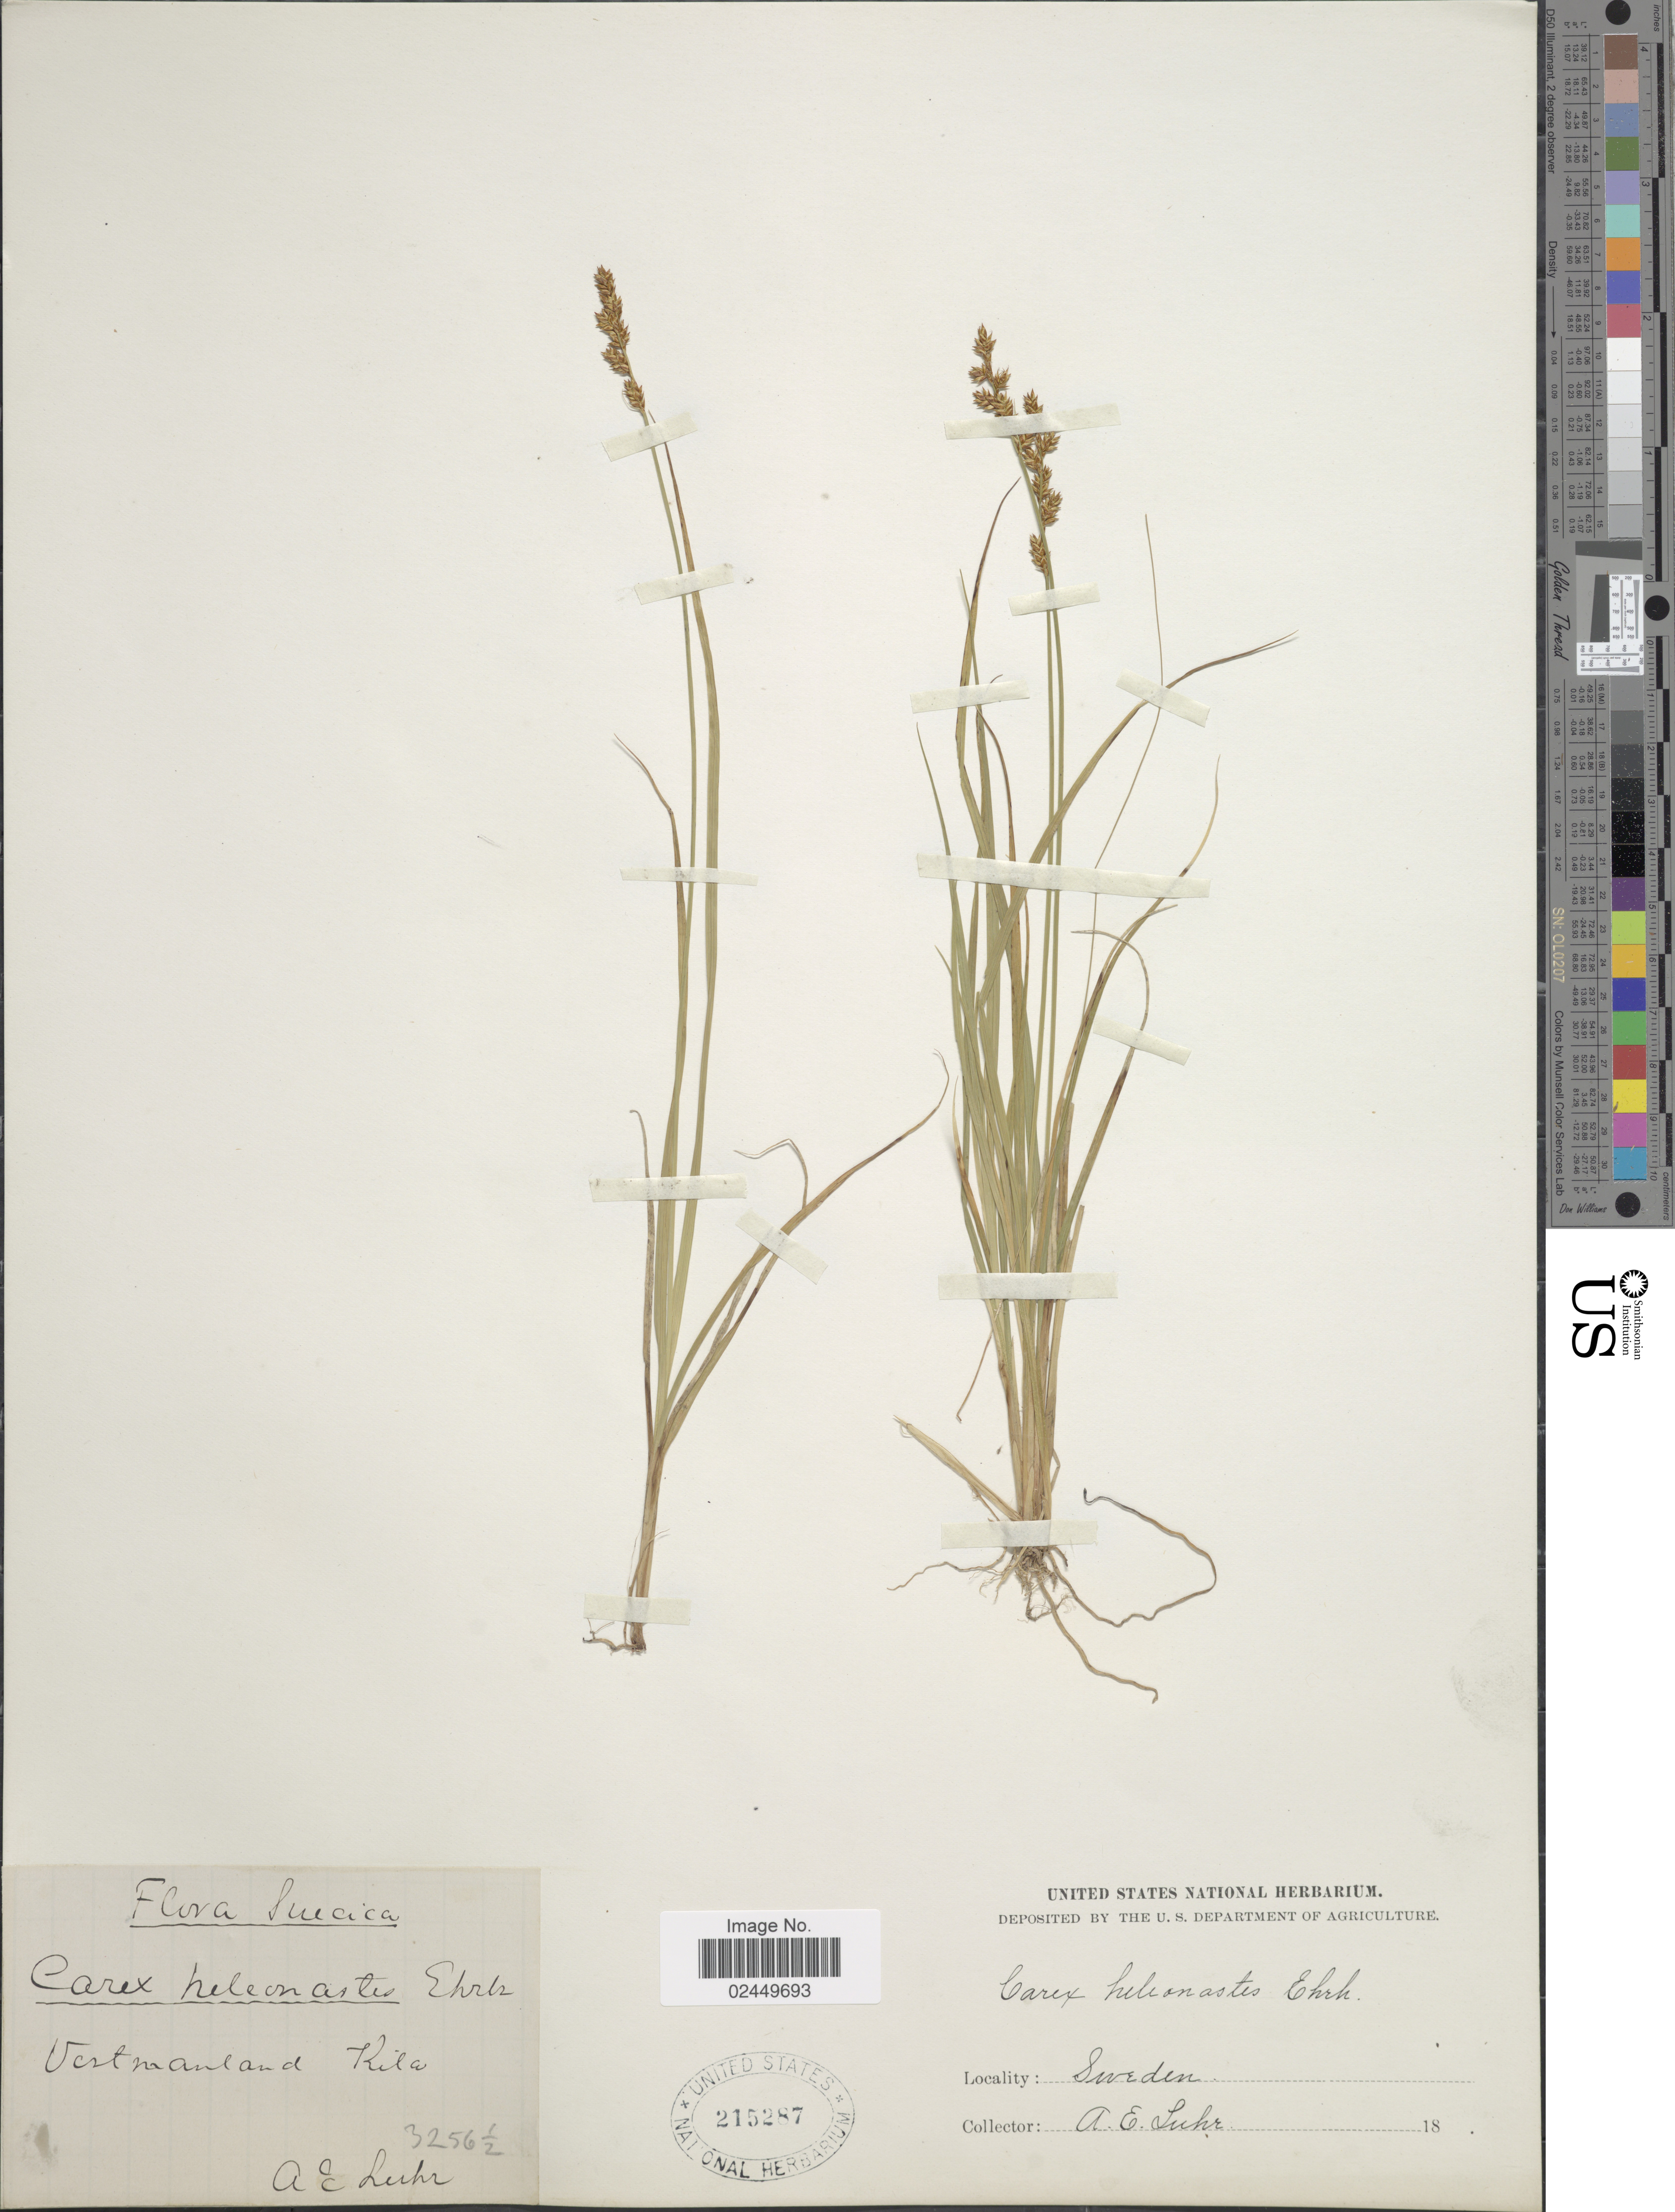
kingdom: Plantae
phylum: Tracheophyta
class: Liliopsida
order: Poales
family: Cyperaceae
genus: Carex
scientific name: Carex heleonastes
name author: Ehrh. ex L. f.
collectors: A. Luhr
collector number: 3256½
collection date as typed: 18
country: Sweden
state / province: Vastmanland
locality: Suecica. Vestmanland Kila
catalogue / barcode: US 215287